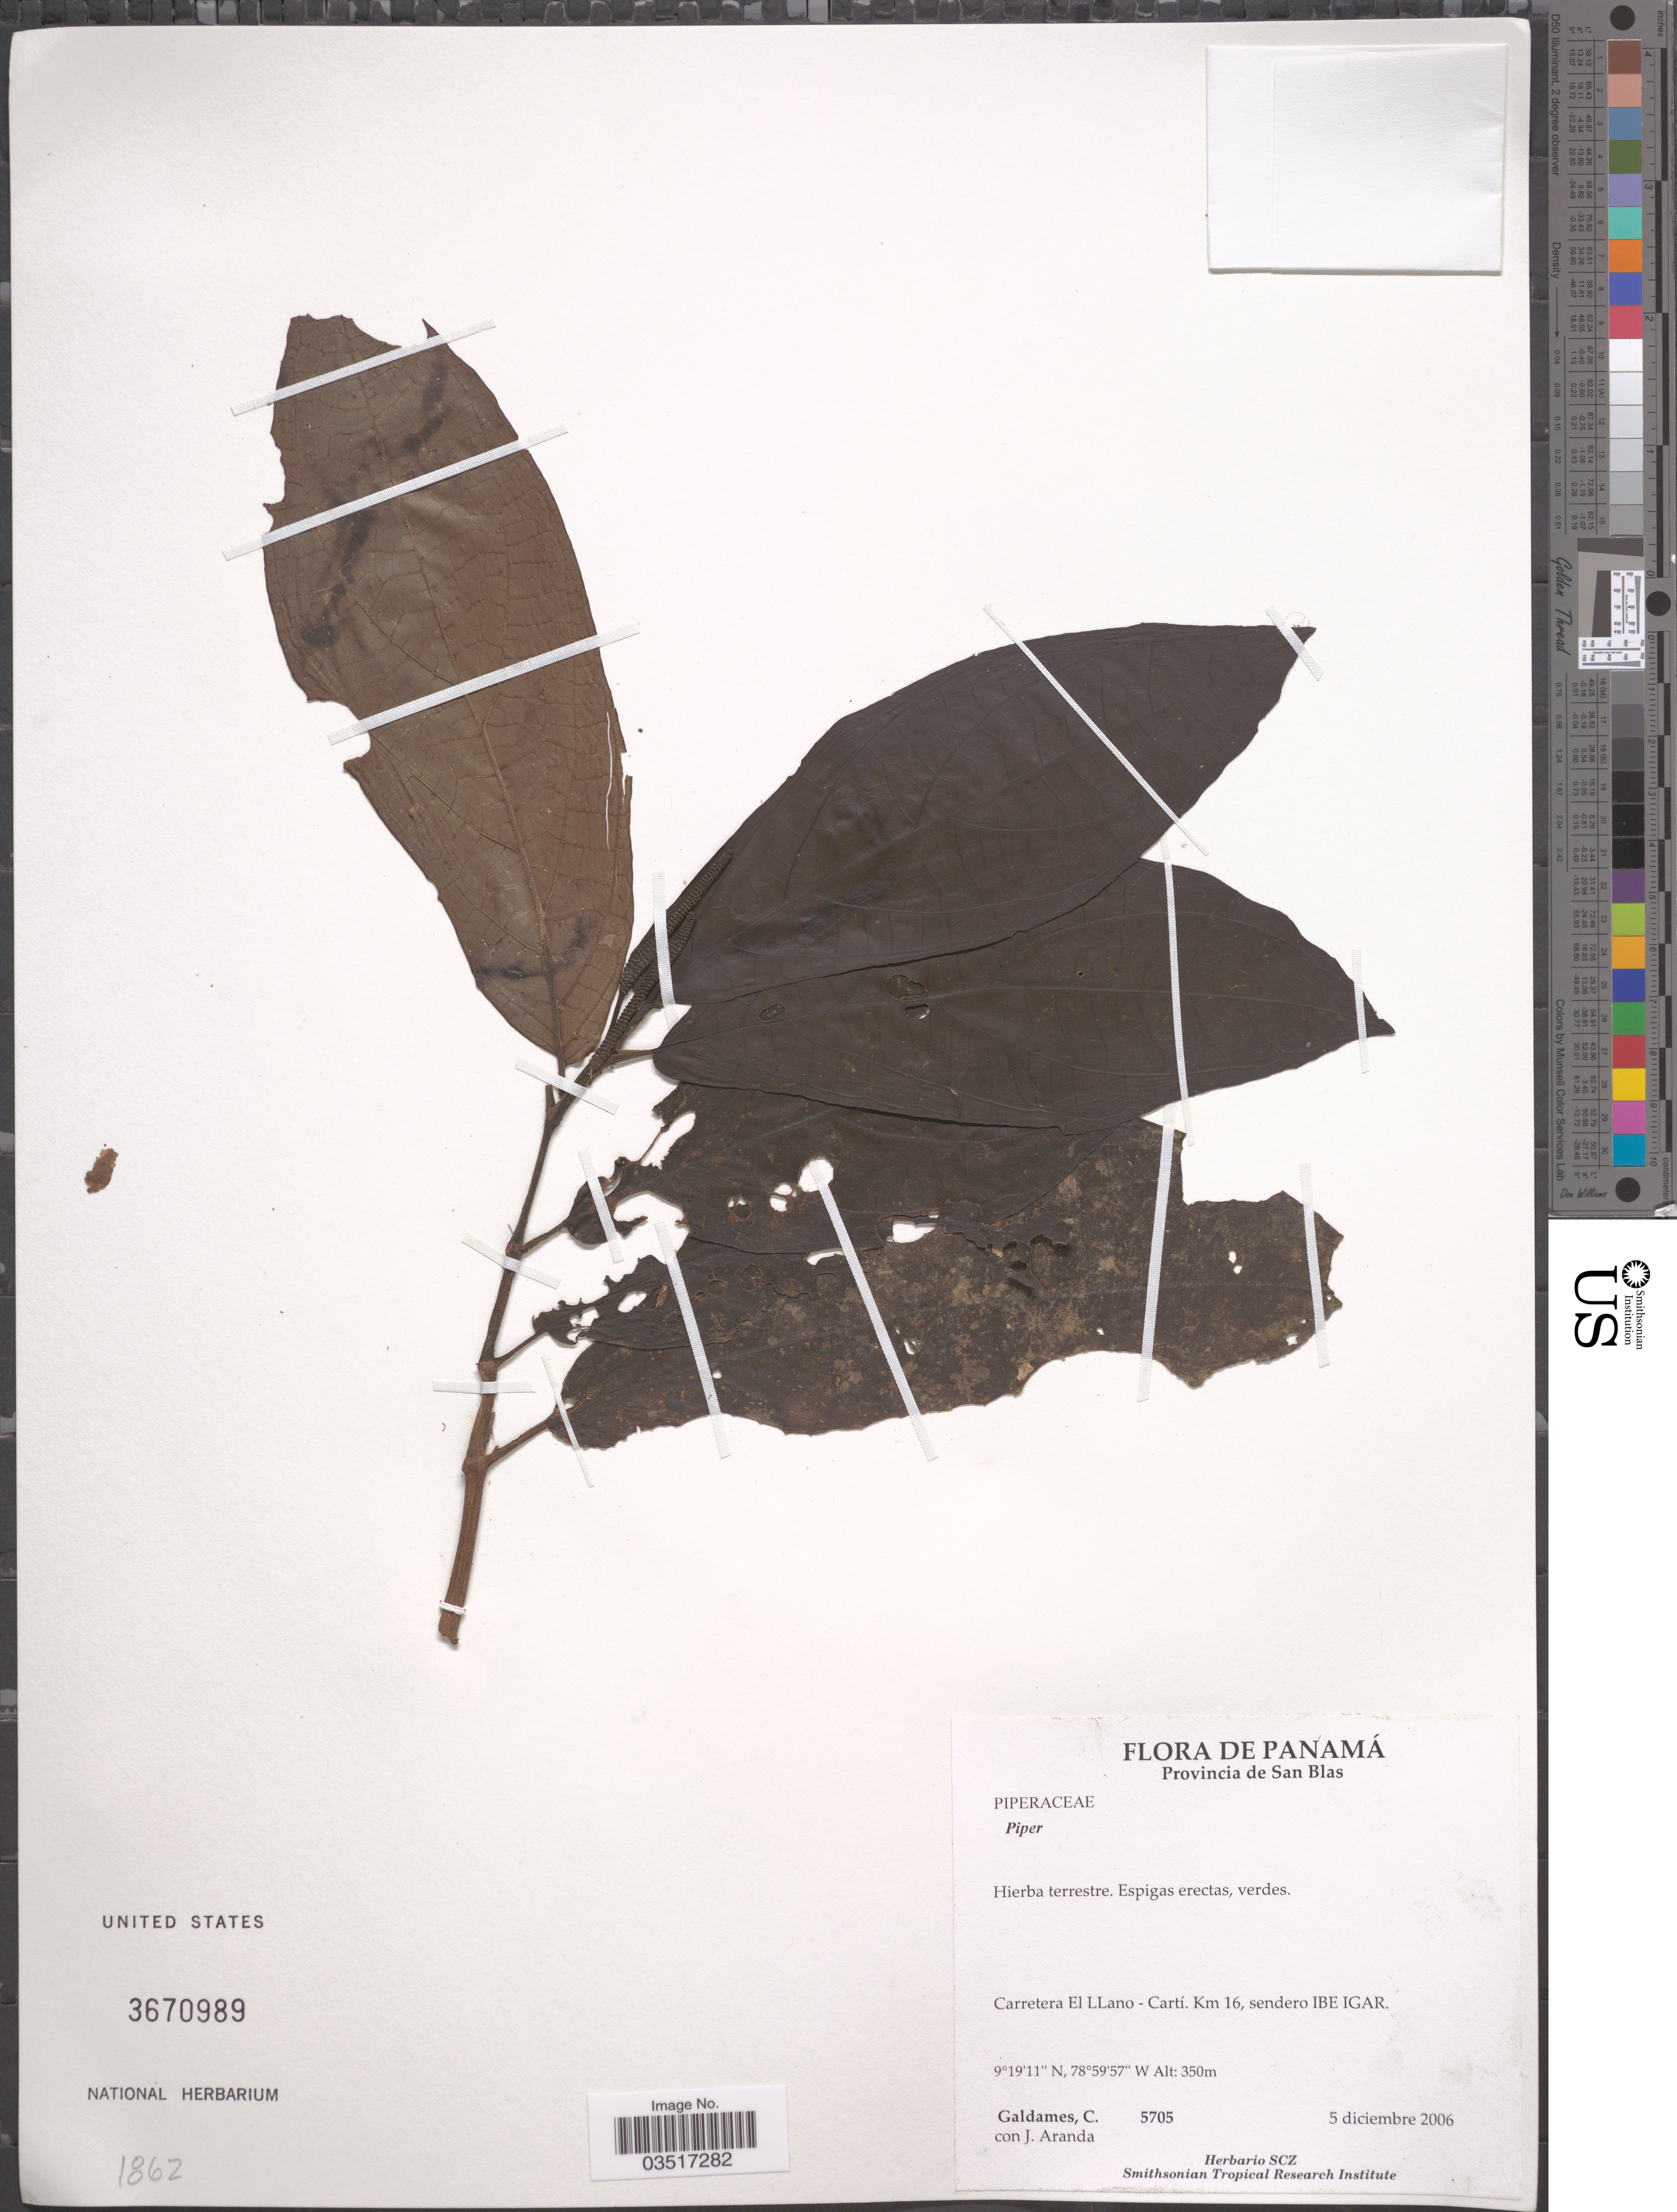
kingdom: Plantae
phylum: Tracheophyta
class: Magnoliopsida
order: Piperales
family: Piperaceae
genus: Piper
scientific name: Piper sp.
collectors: C. Galdames & J. Aranda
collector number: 5705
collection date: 2006-12-05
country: Panama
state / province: Kuna Yala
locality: Provincia de San Blas. Carretera El Llano - Cartí. Km 16, sendero IBE IGAR.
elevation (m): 350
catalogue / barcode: US 3670989